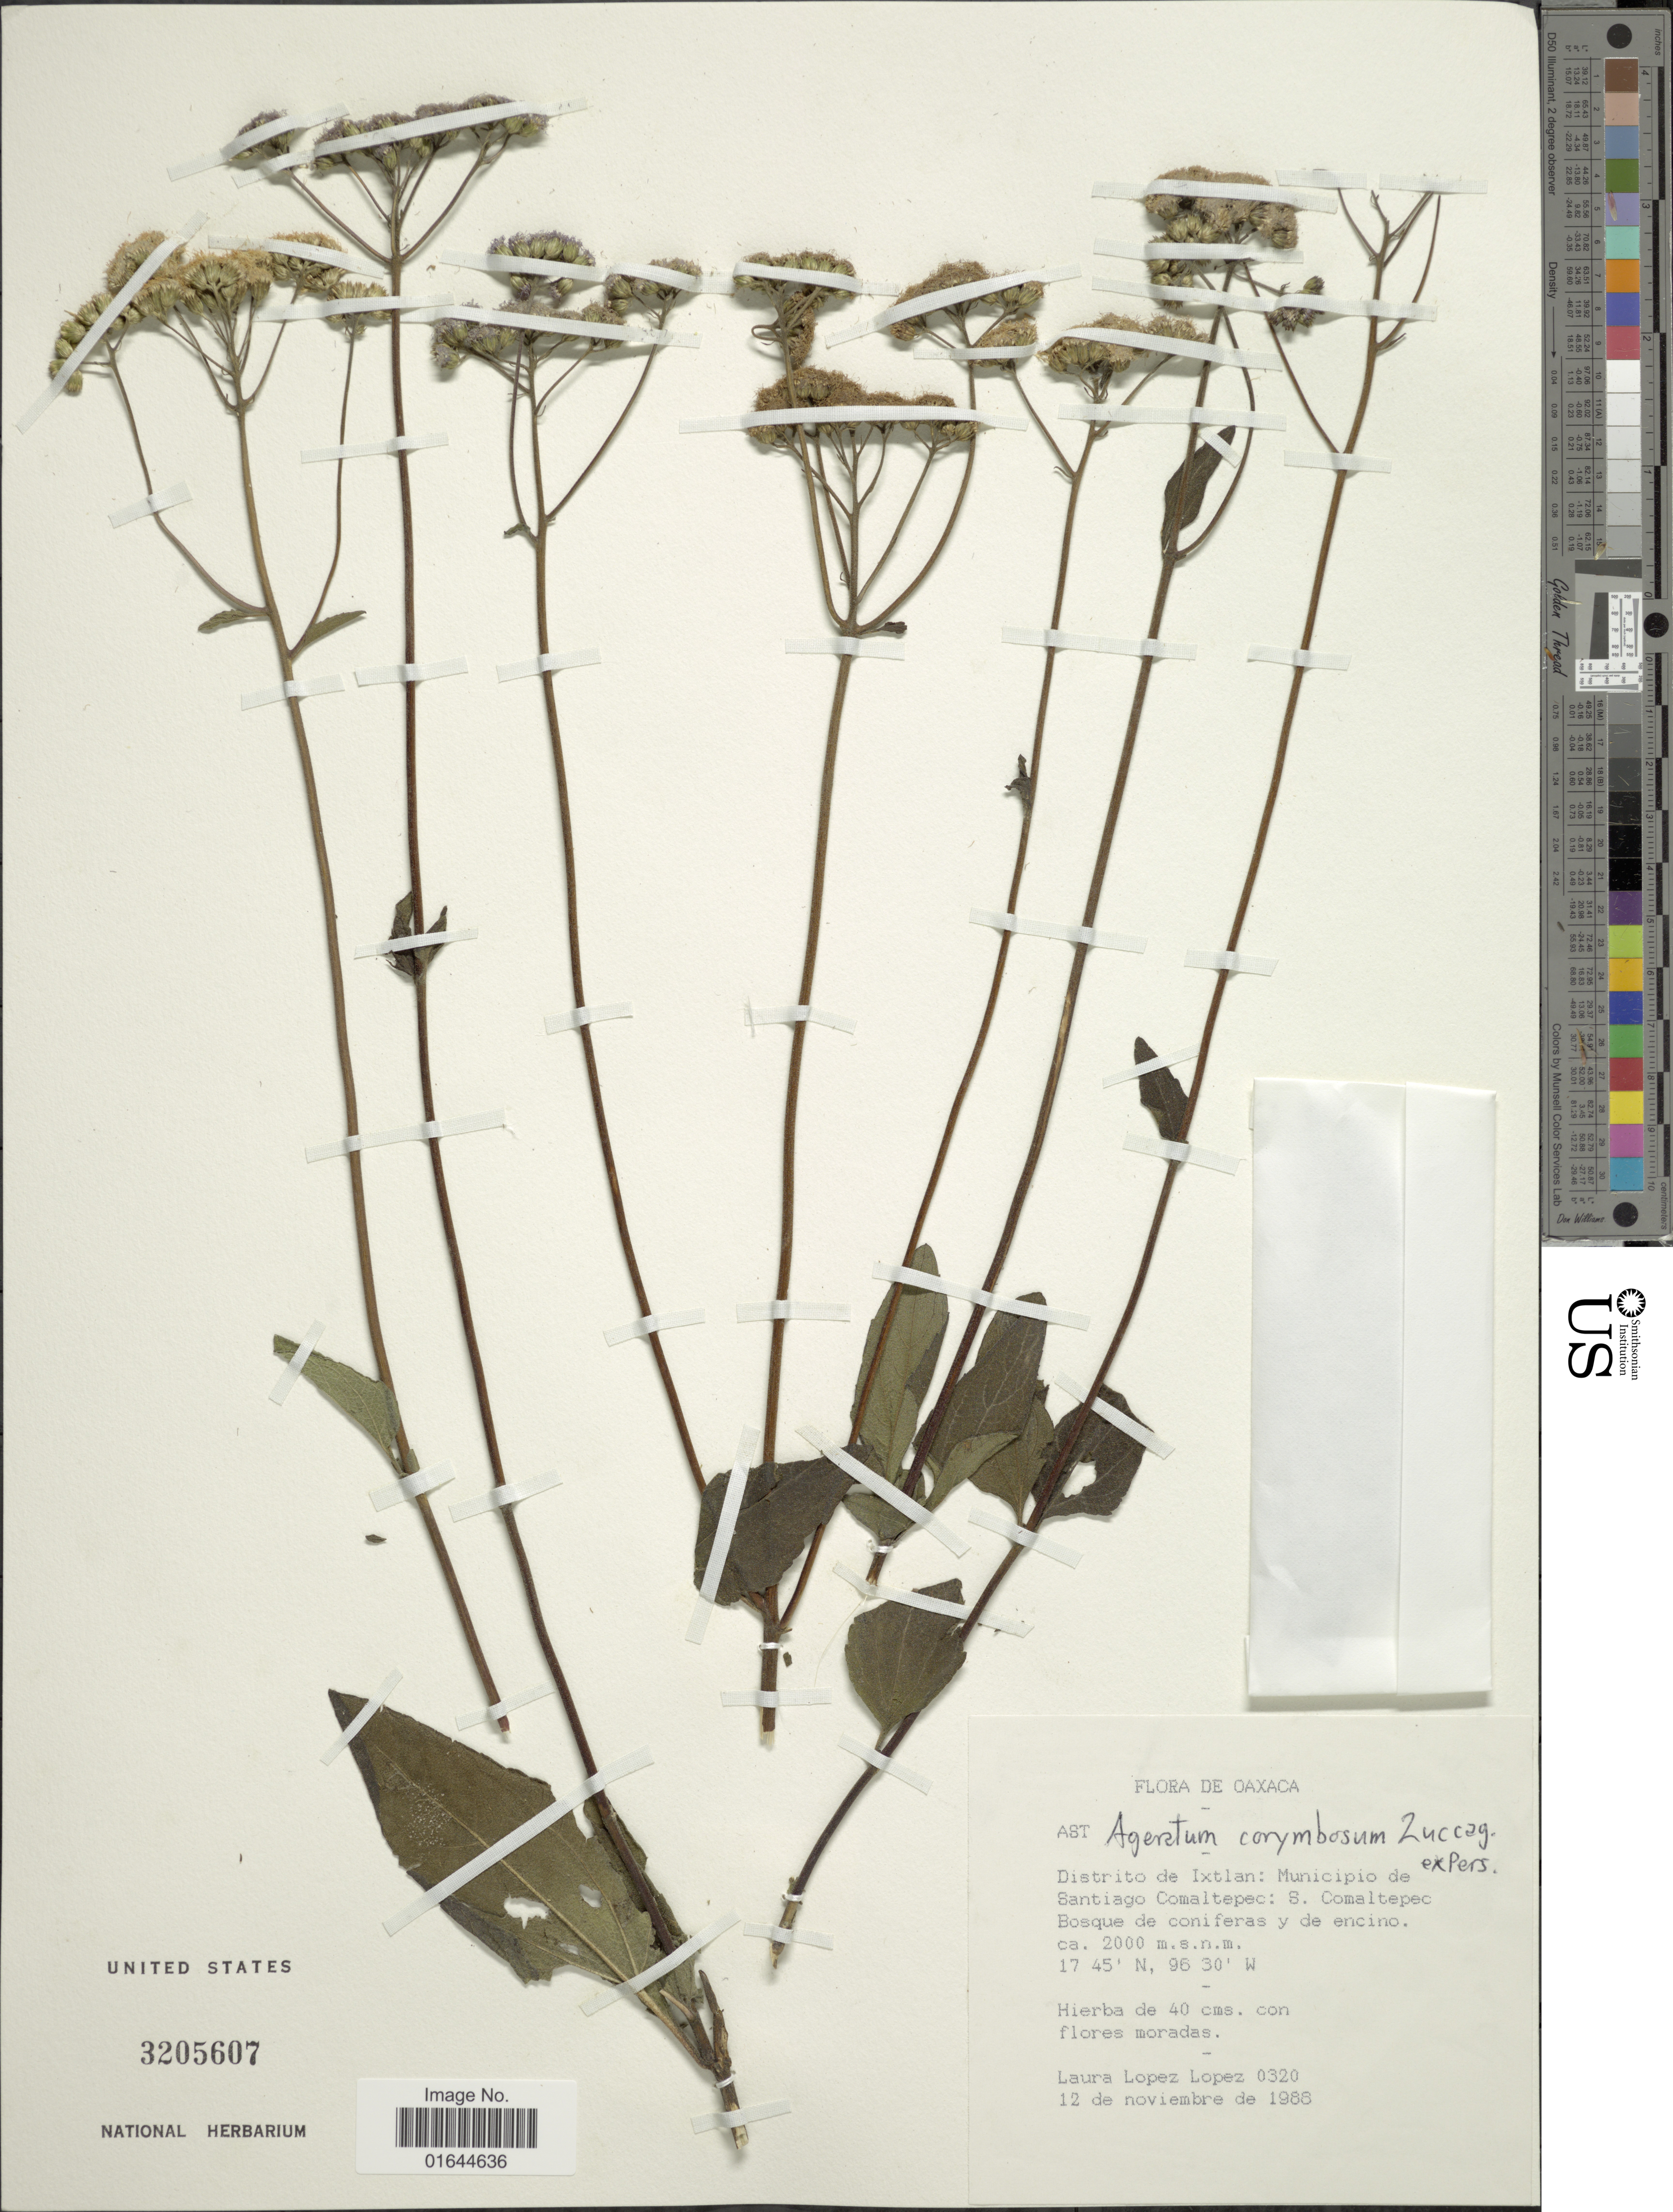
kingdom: Plantae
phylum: Tracheophyta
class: Magnoliopsida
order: Asterales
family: Asteraceae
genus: Ageratum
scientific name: Ageratum corymbosum f. corymbosum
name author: Zuccagni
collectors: L. López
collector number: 0320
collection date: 1988-11-12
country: Mexico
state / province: Oaxaca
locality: Oaxaca, Distrito de Ixtlan: Municpio de Santiago Comaltepec: S. Comaltepec.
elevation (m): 2000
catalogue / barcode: US 3205607